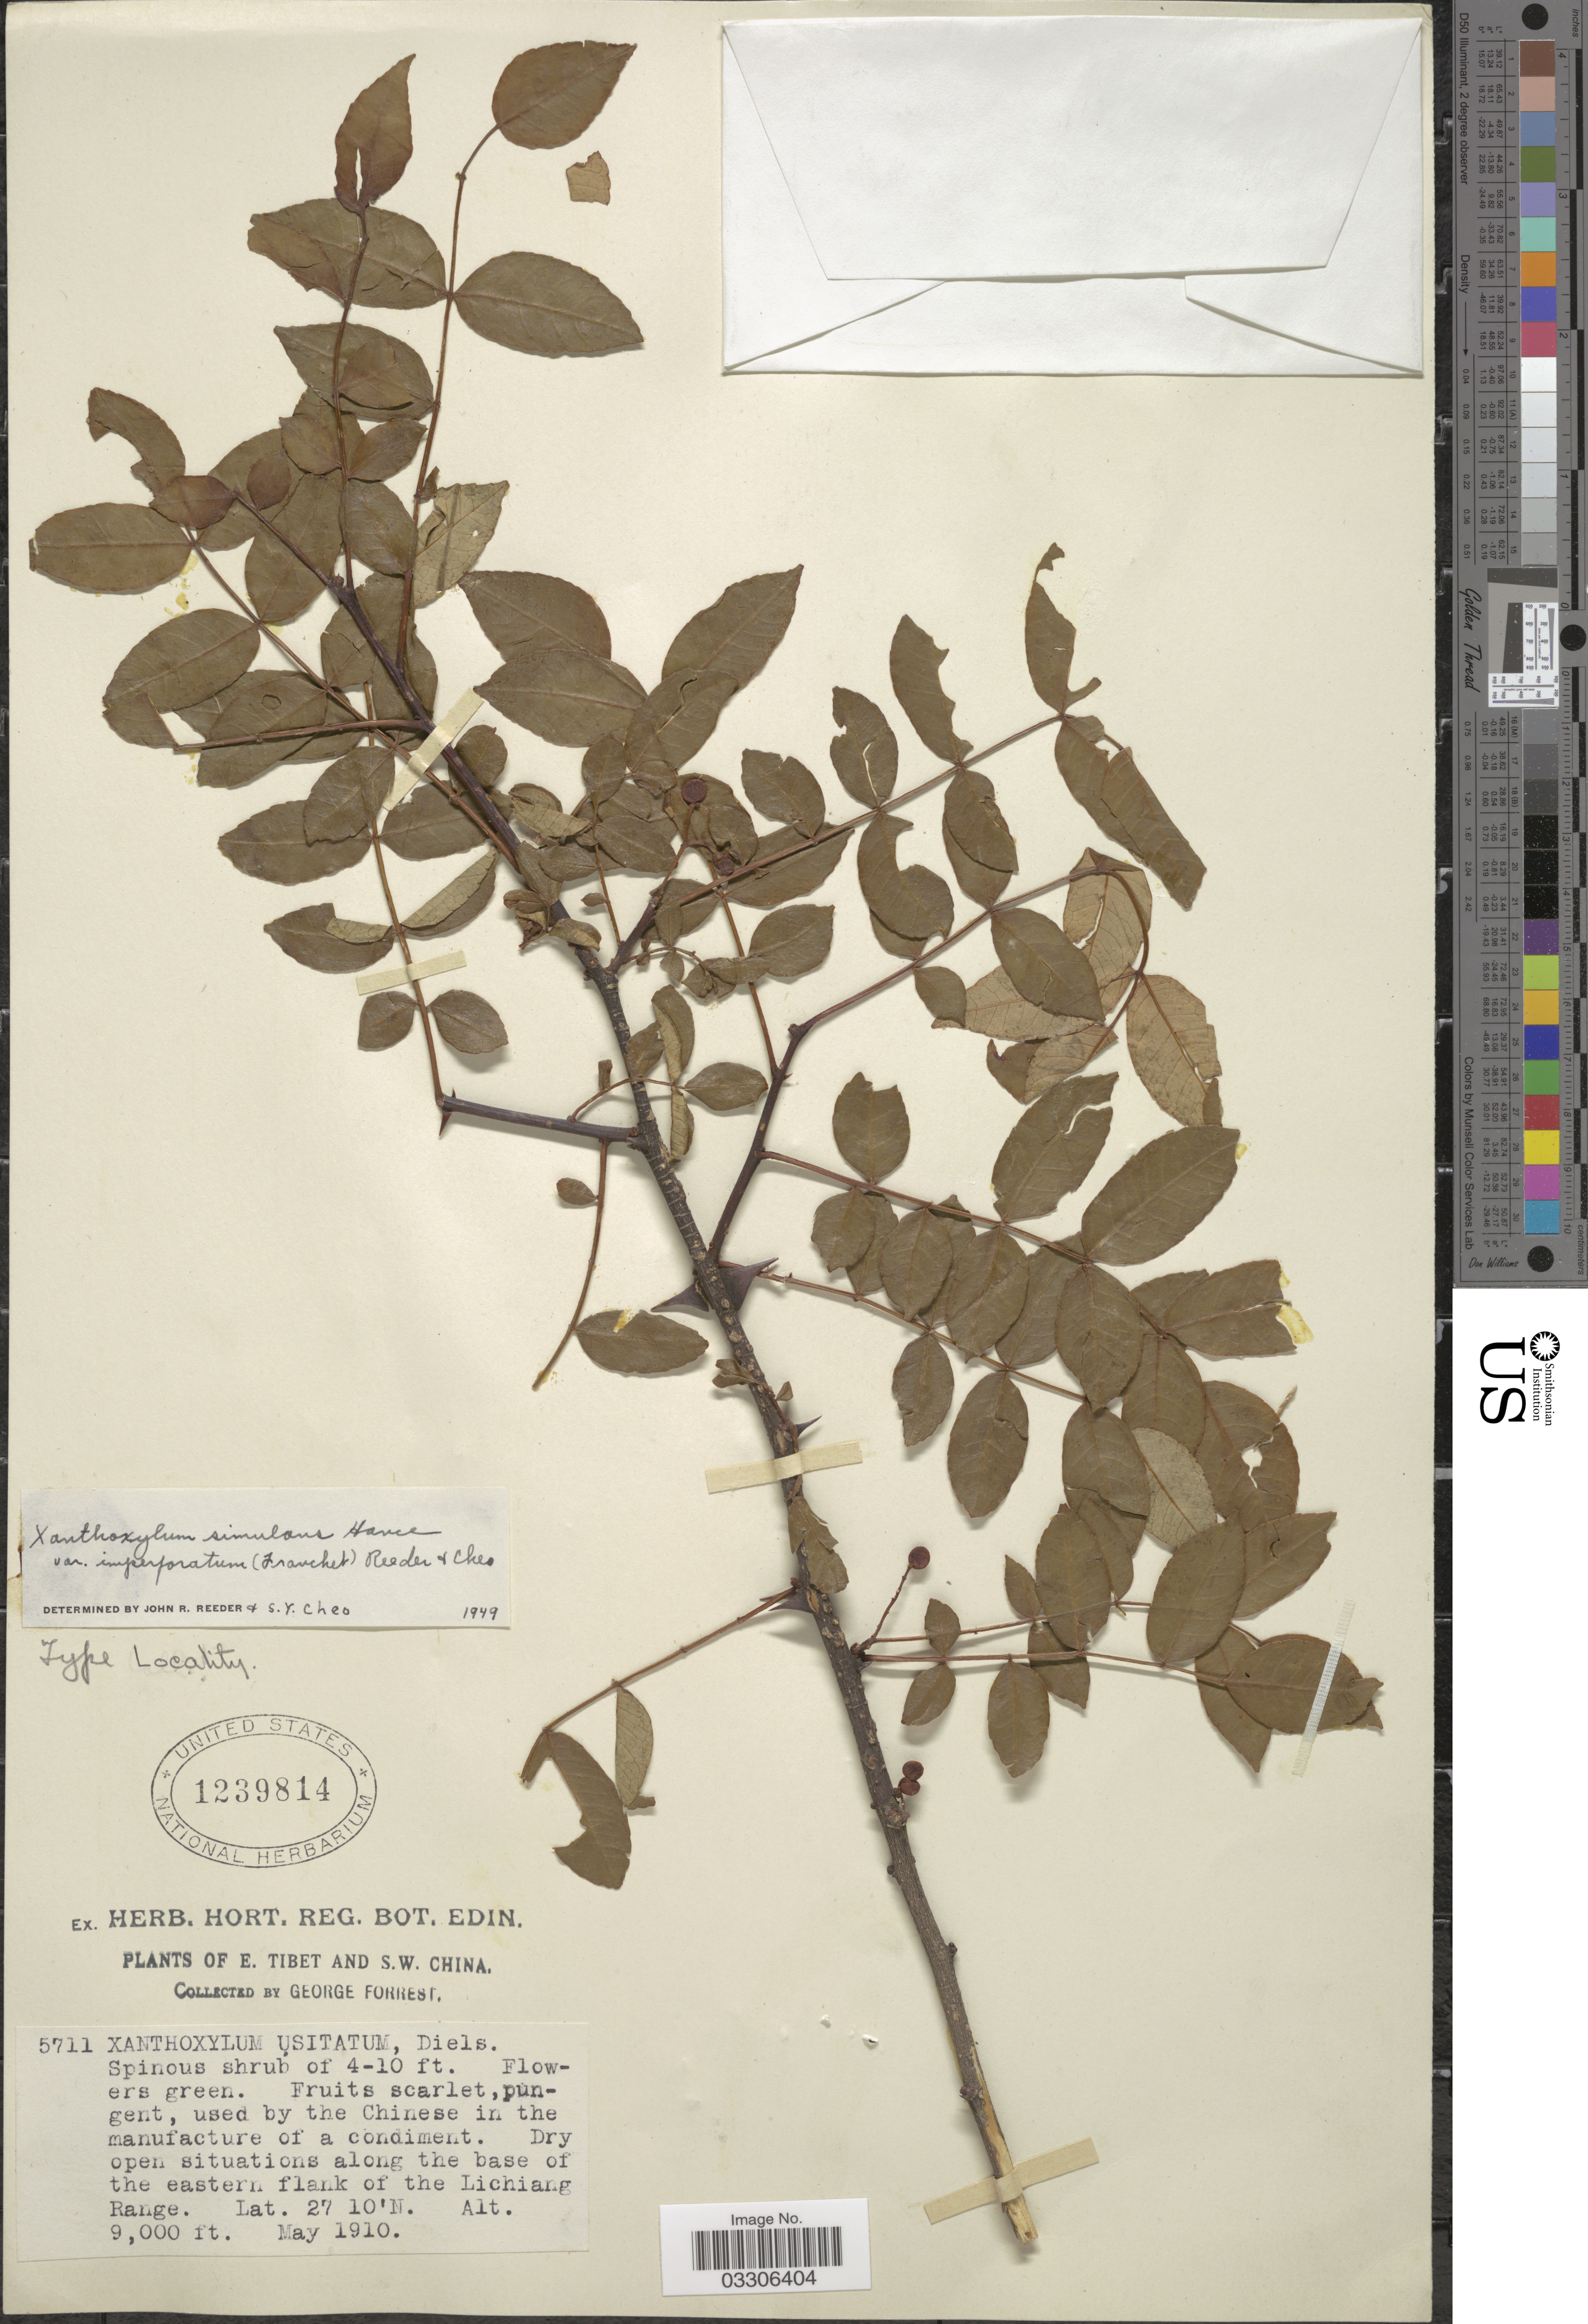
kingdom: Plantae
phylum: Tracheophyta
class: Magnoliopsida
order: Sapindales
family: Rutaceae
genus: Zanthoxylum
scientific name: Zanthoxylum simulans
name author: Hance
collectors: G. Forrest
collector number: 5711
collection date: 1910-05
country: China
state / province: Xizang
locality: E. Tibet and S. W. China. Along the base of the eastern flank of the Lichiang Range.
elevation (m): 2743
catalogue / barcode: US 1239814